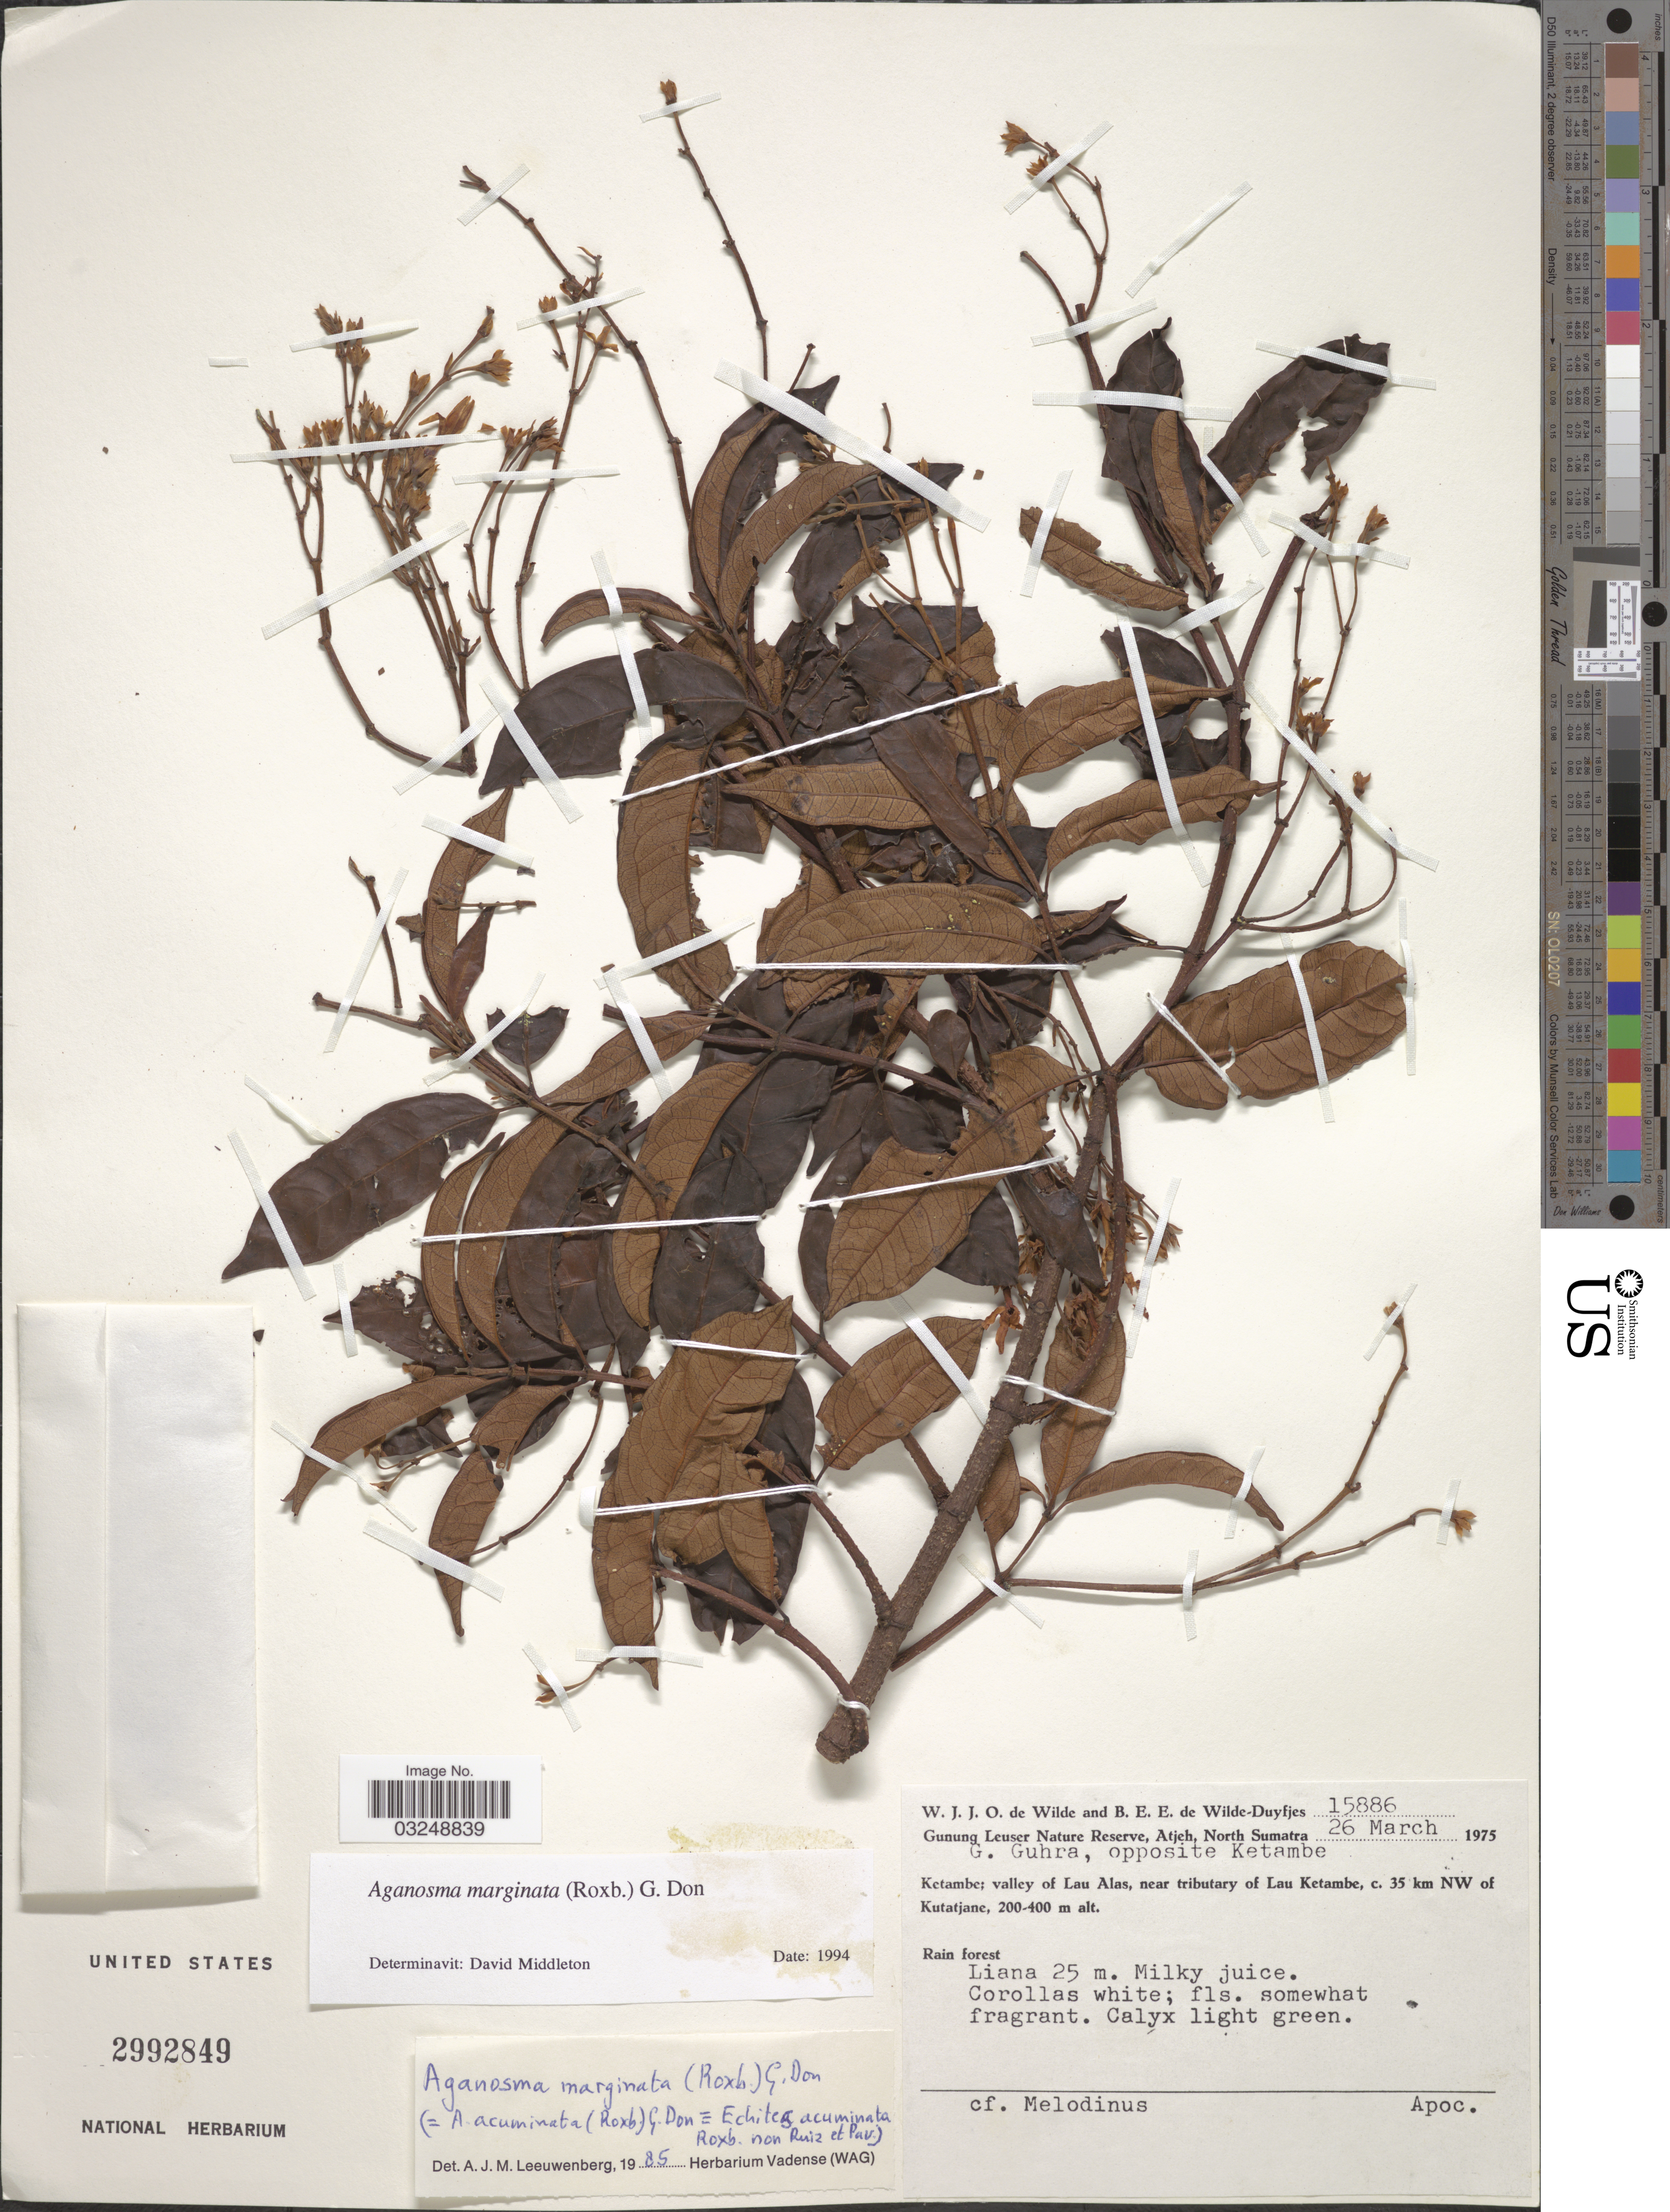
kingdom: Plantae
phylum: Tracheophyta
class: Magnoliopsida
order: Gentianales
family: Apocynaceae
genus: Aganosma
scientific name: Aganosma marginata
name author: (Roxb.) G. Don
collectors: W. J. de Wilde & B. E. de Wilde-Duyfjes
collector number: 15886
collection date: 1975-03-26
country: Indonesia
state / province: Sumatra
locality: Gunung Leuser Nature Reserve, Atjeh, North Sumatra. G. Guhra, opposite Ketambe. Ketambe; valley of Lau Alas, near tributary of Lau Ketambe, c. 35 km NW of Kutatjane.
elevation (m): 200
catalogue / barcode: US 2992849